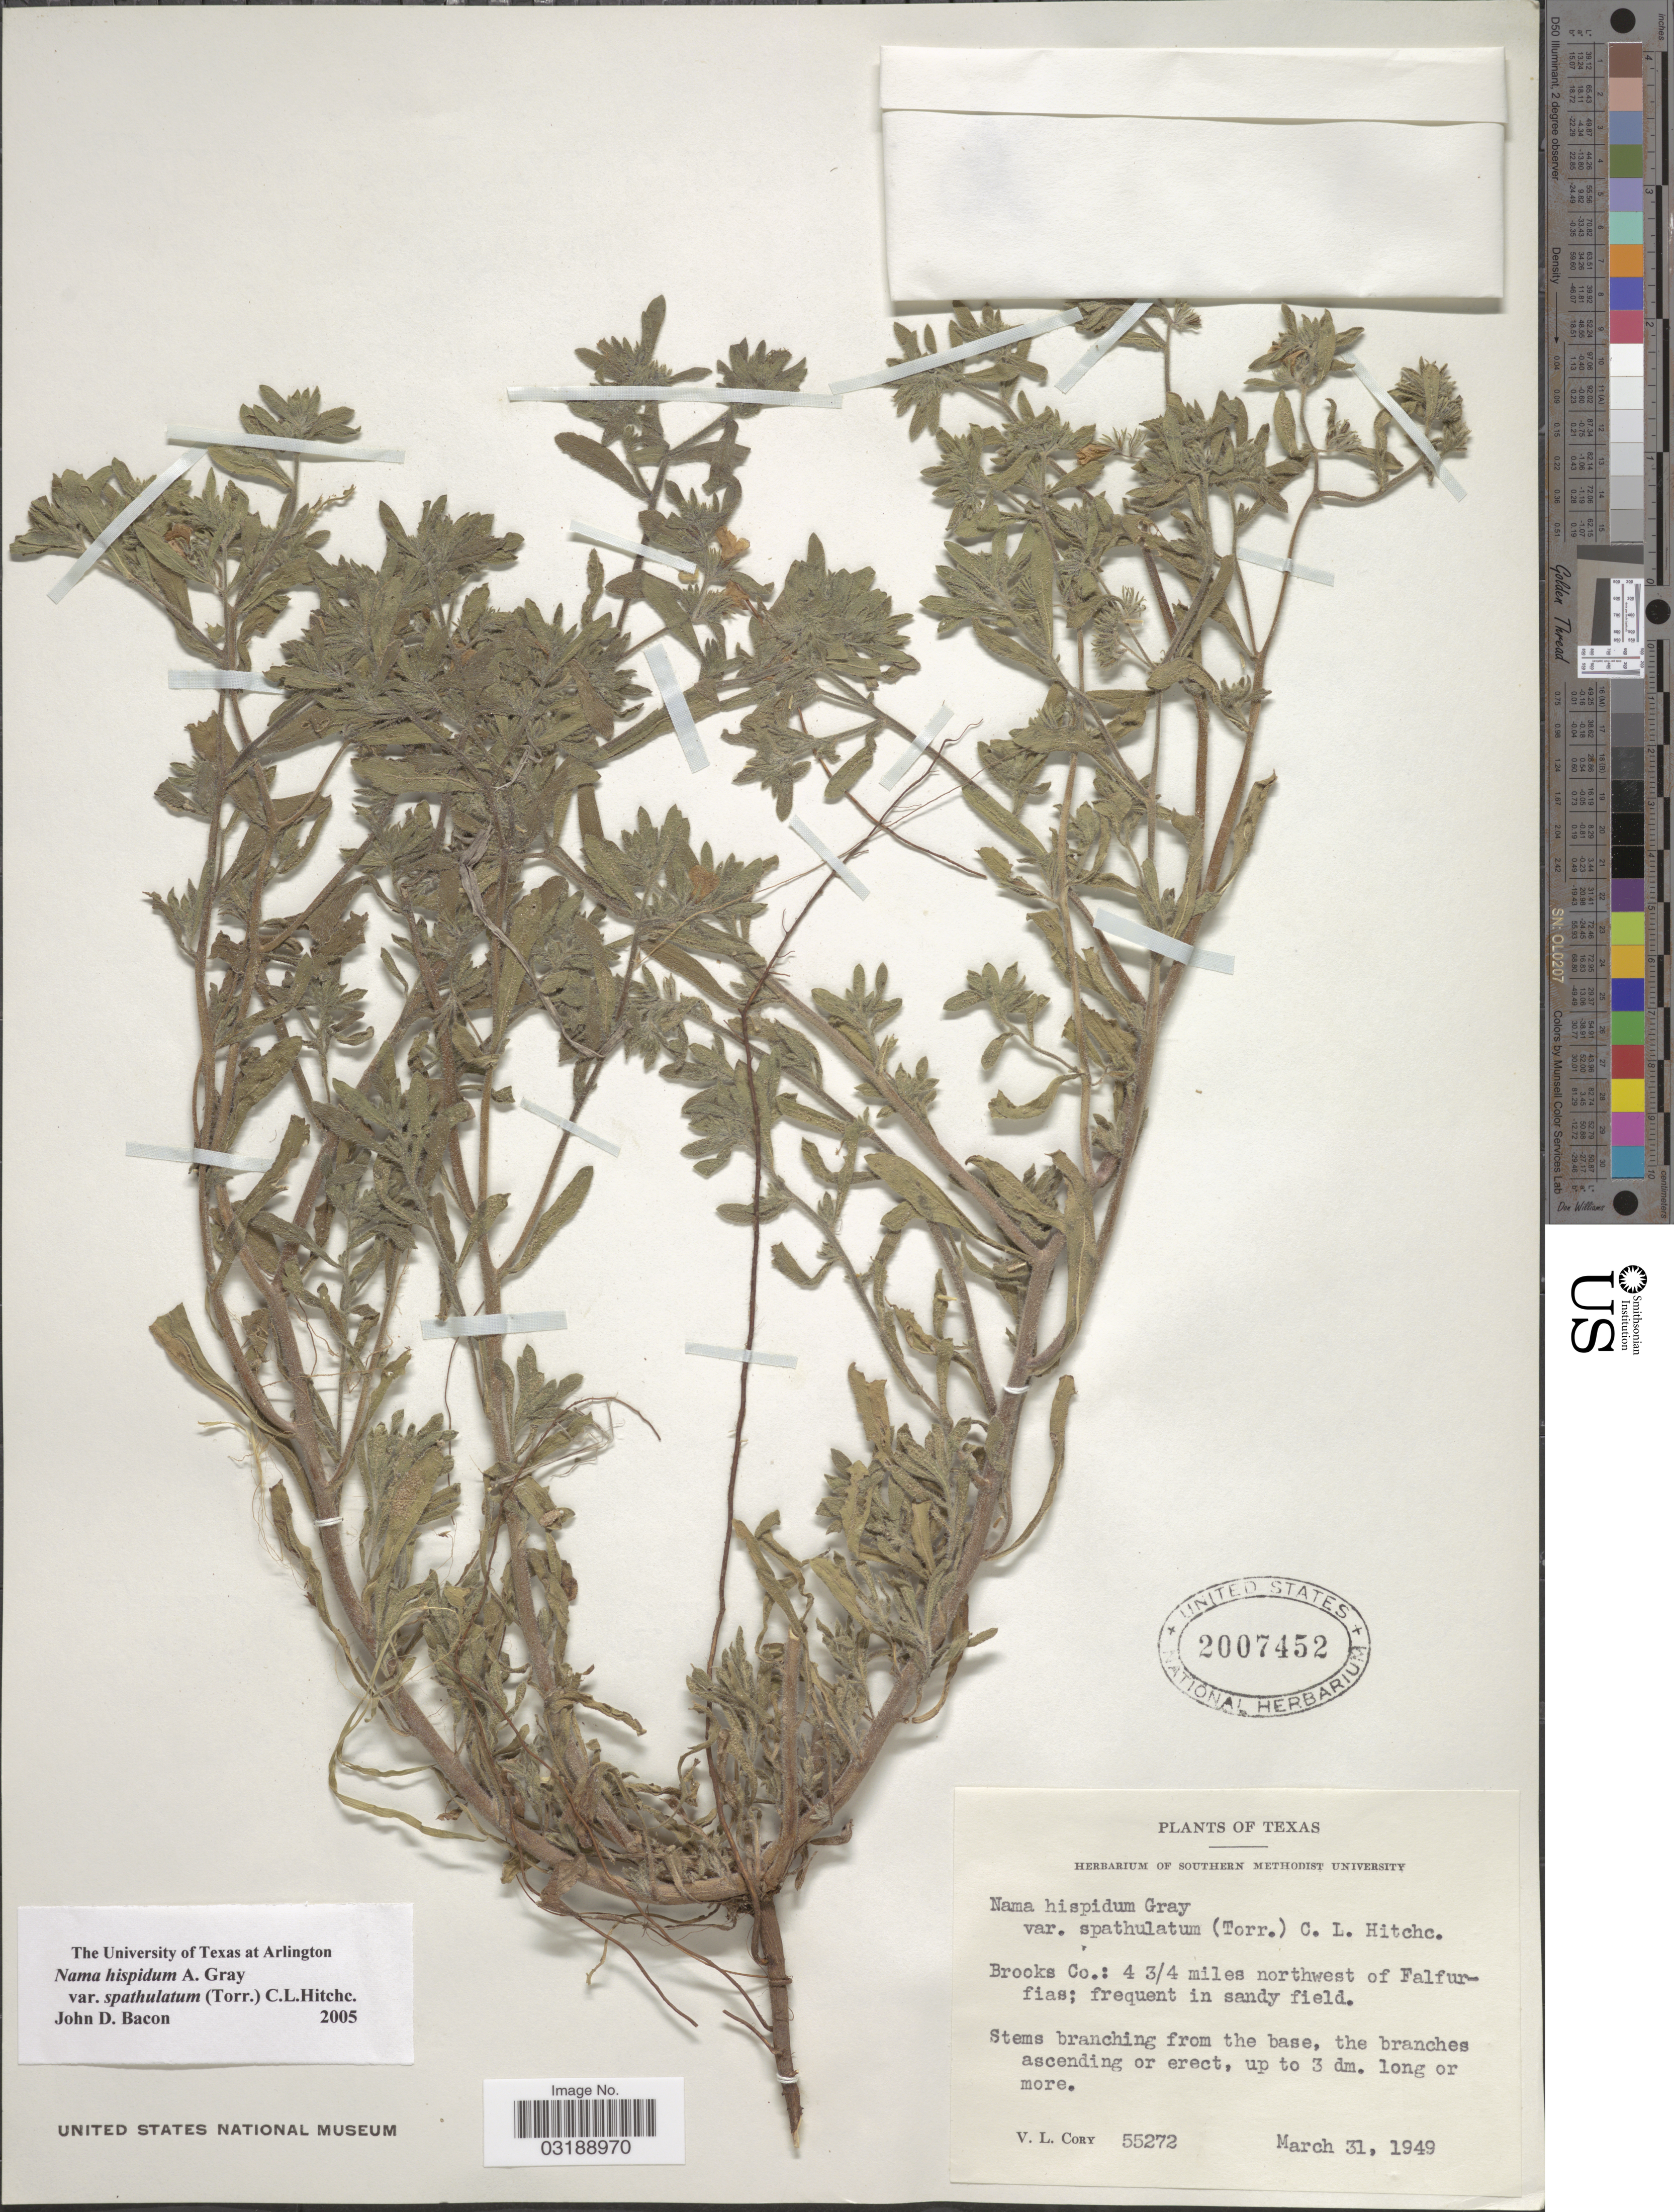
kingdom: Plantae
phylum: Tracheophyta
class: Magnoliopsida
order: Boraginales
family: Namaceae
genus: Nama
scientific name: Nama hispida var. spathulatum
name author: (Torr.) C.L. Hitchc.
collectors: V. Cory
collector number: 55272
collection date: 1949-03-31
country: United States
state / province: Texas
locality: Brooks Co.: 4 ¾ miles northwest of Falfurfias.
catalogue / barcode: US 2007452